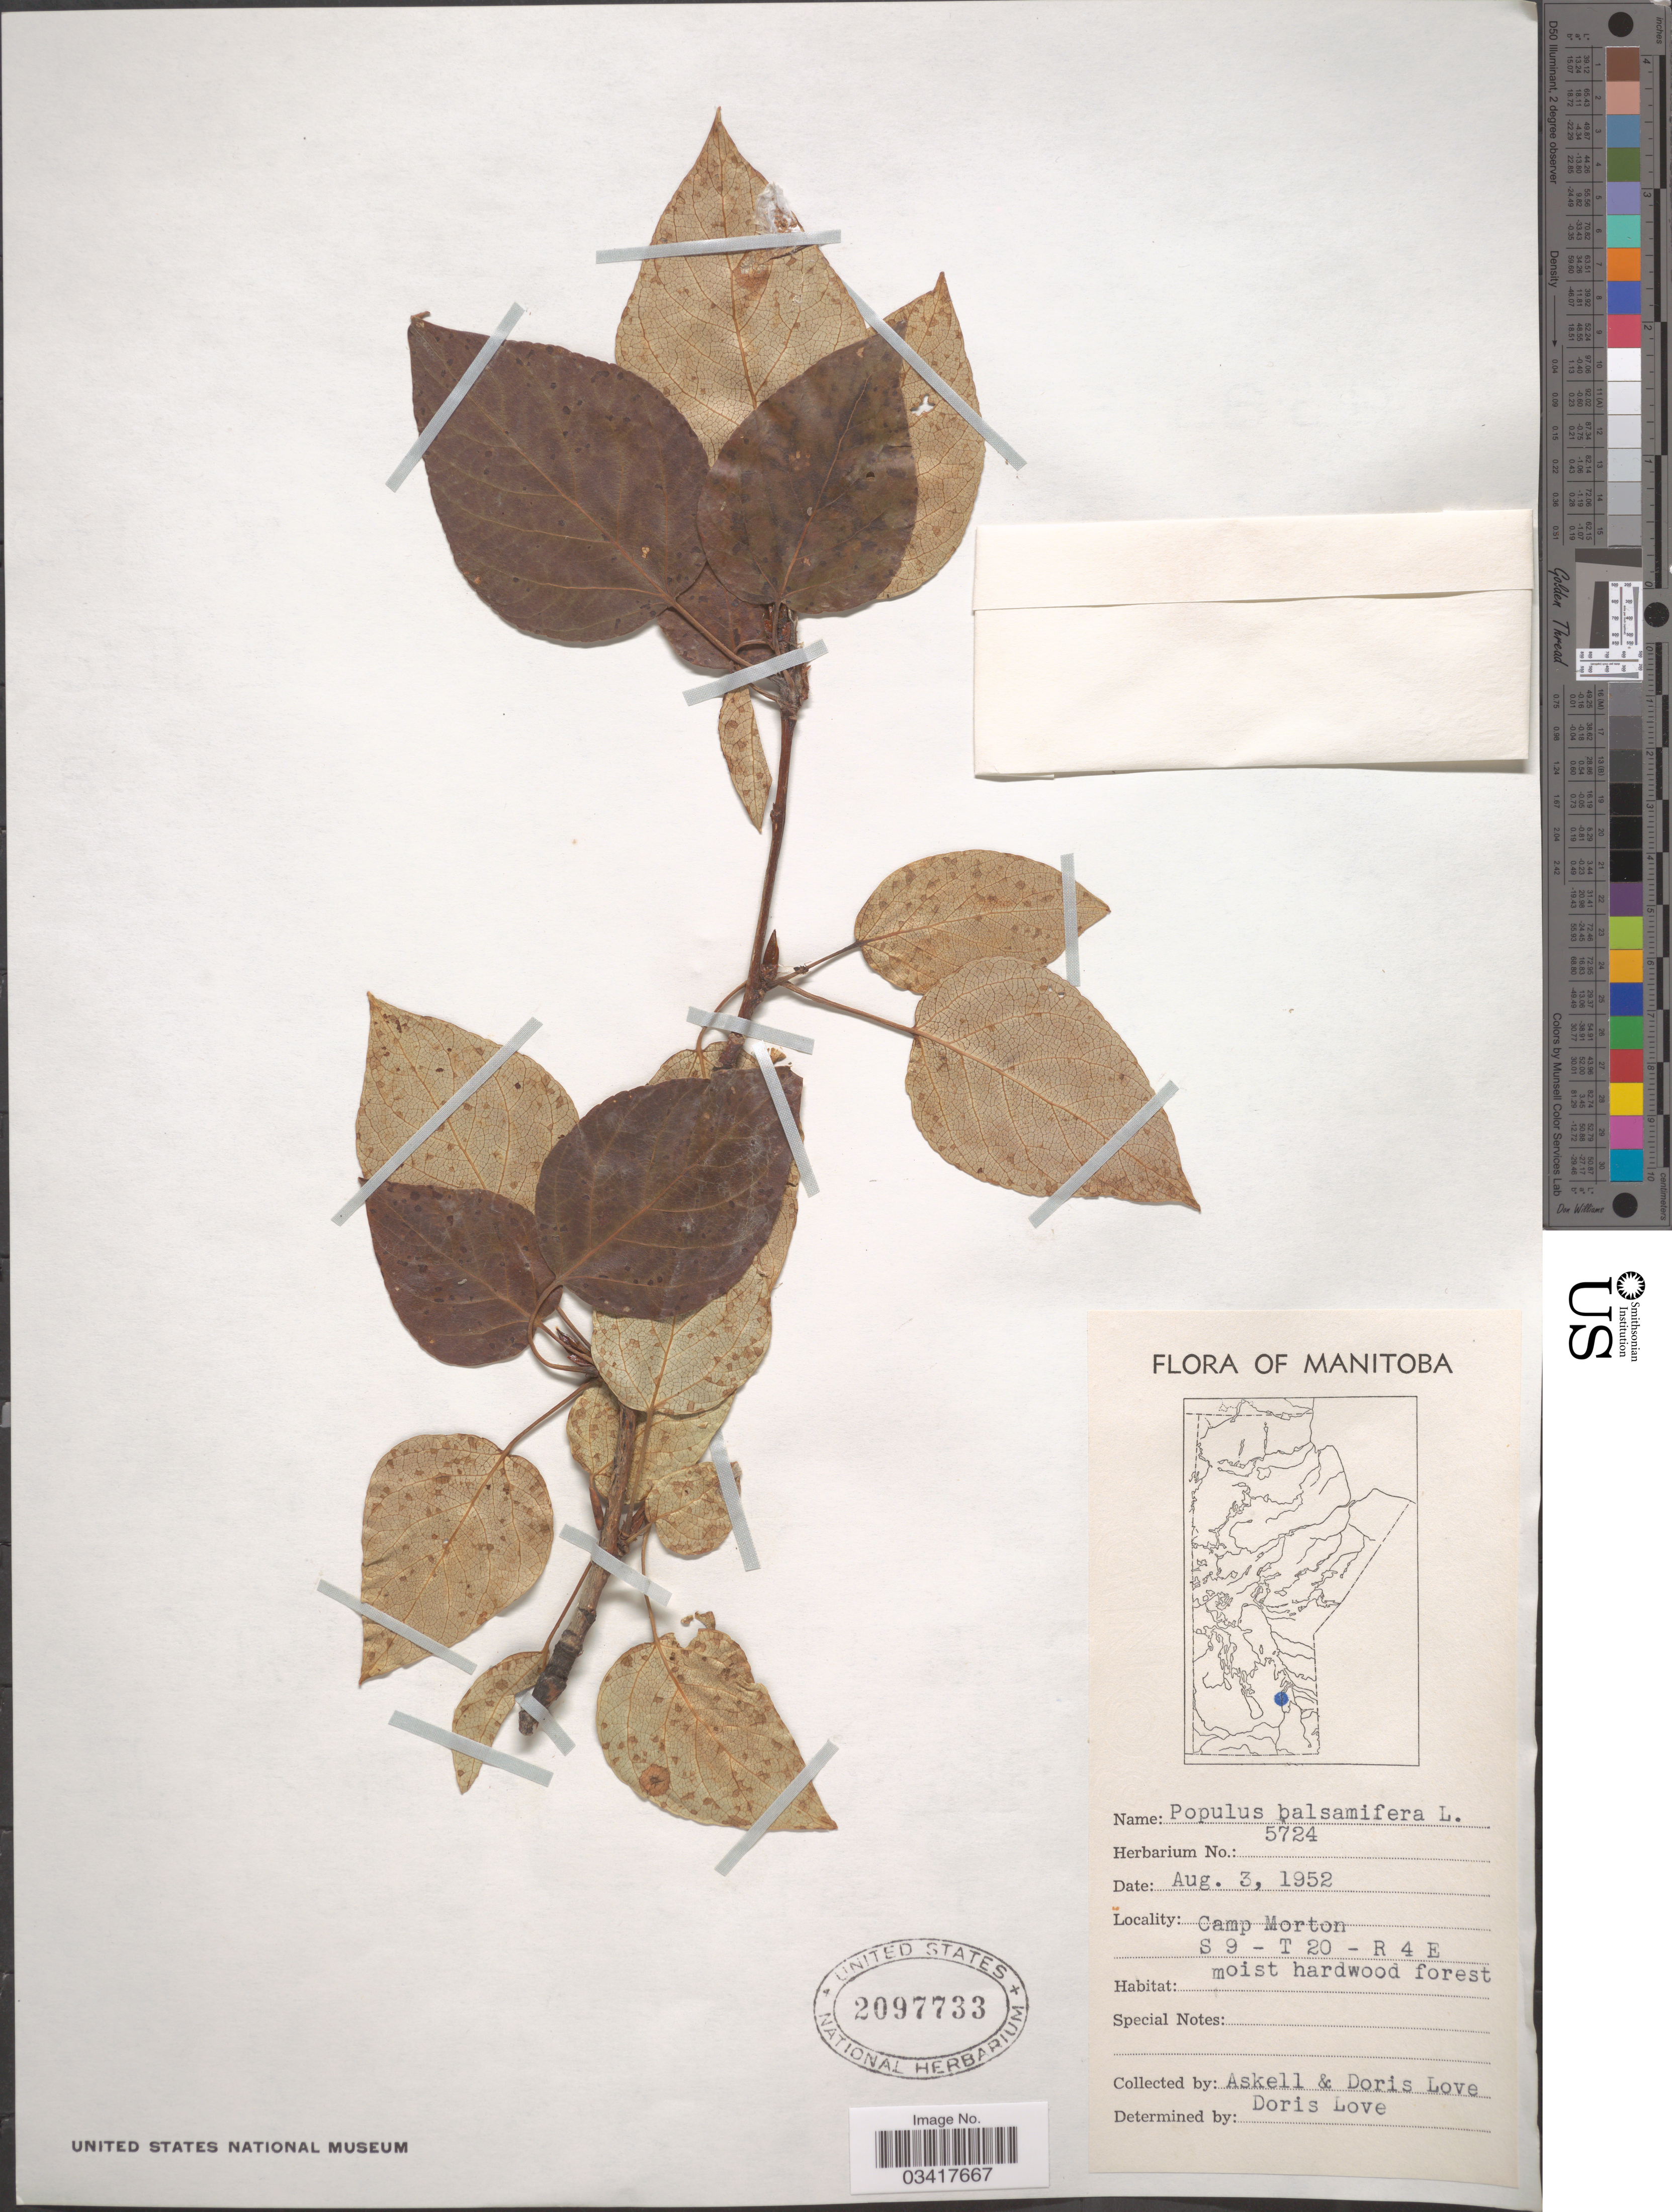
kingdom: Plantae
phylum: Tracheophyta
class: Magnoliopsida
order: Malpighiales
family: Salicaceae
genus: Populus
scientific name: Populus balsamifera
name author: L.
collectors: Á. Löve & D. Löve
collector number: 5724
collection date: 1952-08-03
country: Canada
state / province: Manitoba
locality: Camp Morton. S 9 - T 20 - R 4 E.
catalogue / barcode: US 2097733